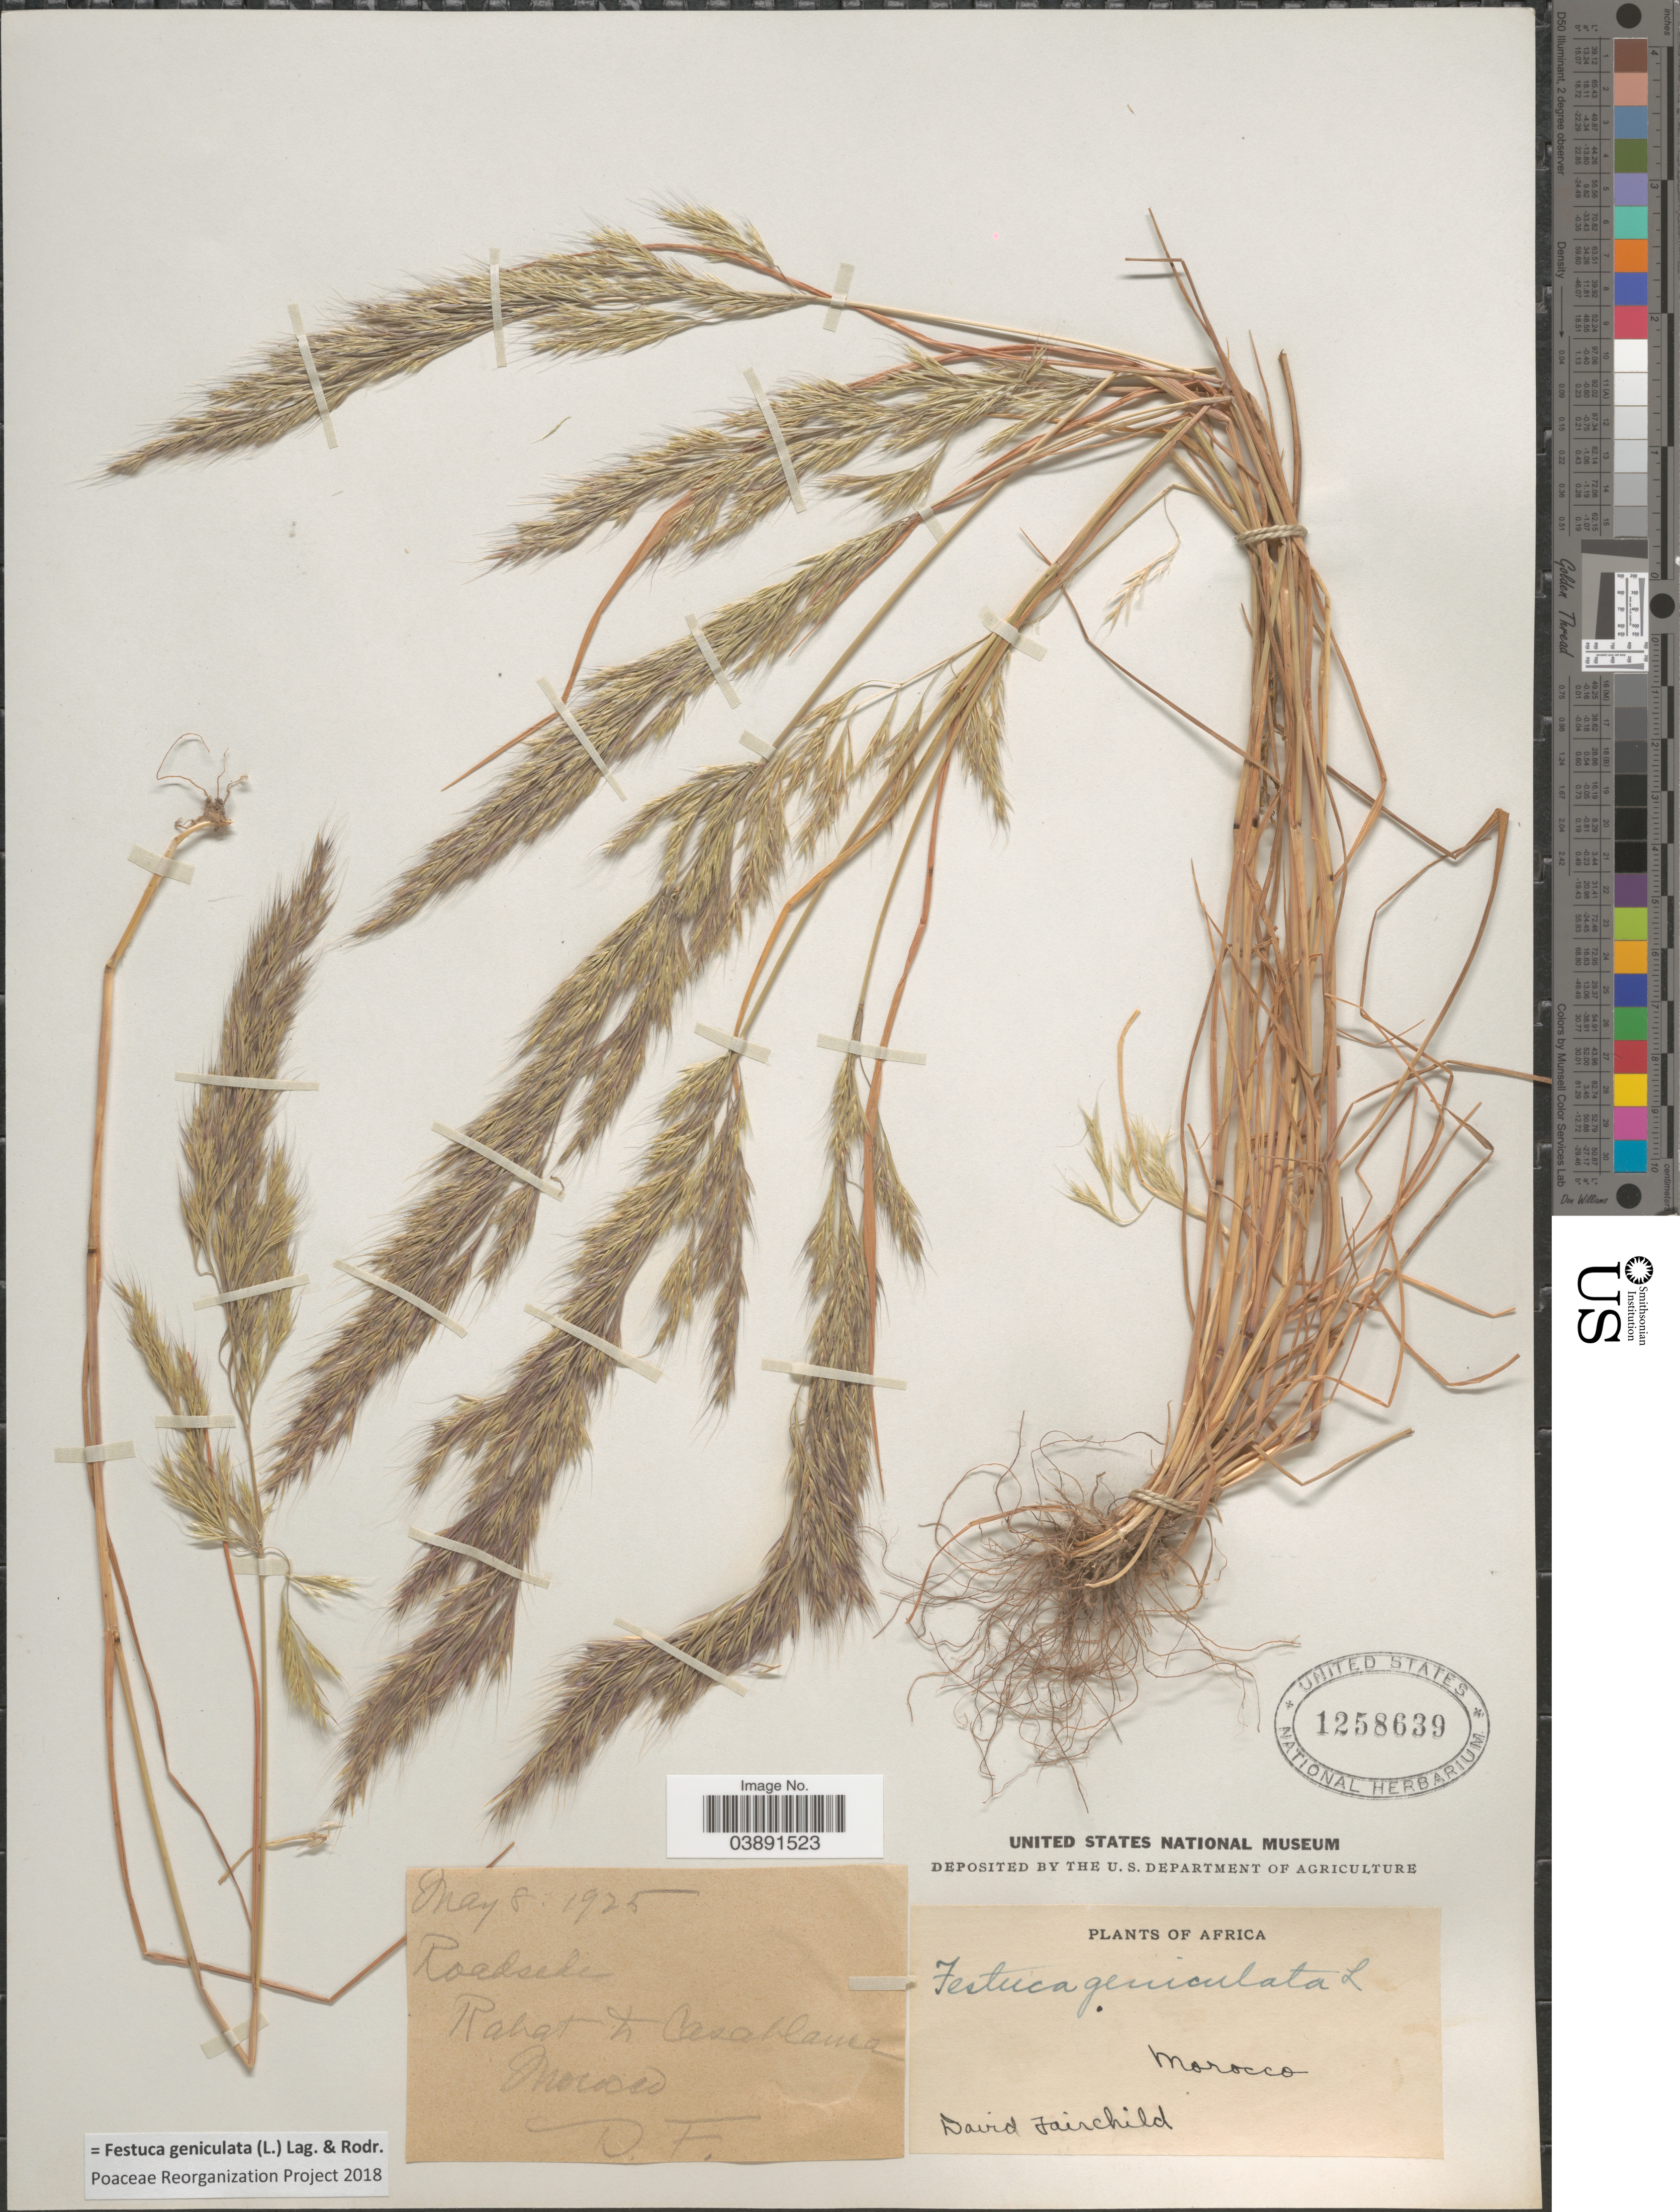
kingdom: Plantae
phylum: Tracheophyta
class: Liliopsida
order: Poales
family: Poaceae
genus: Festuca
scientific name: Festuca geniculata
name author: (L.) Lag. & Rodr.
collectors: D. Fairchild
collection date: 1925-05-08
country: Morocco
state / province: Rabat-Salé-Zemmour-Zaër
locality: Rabat to Casablanca.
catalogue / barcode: US 1258639